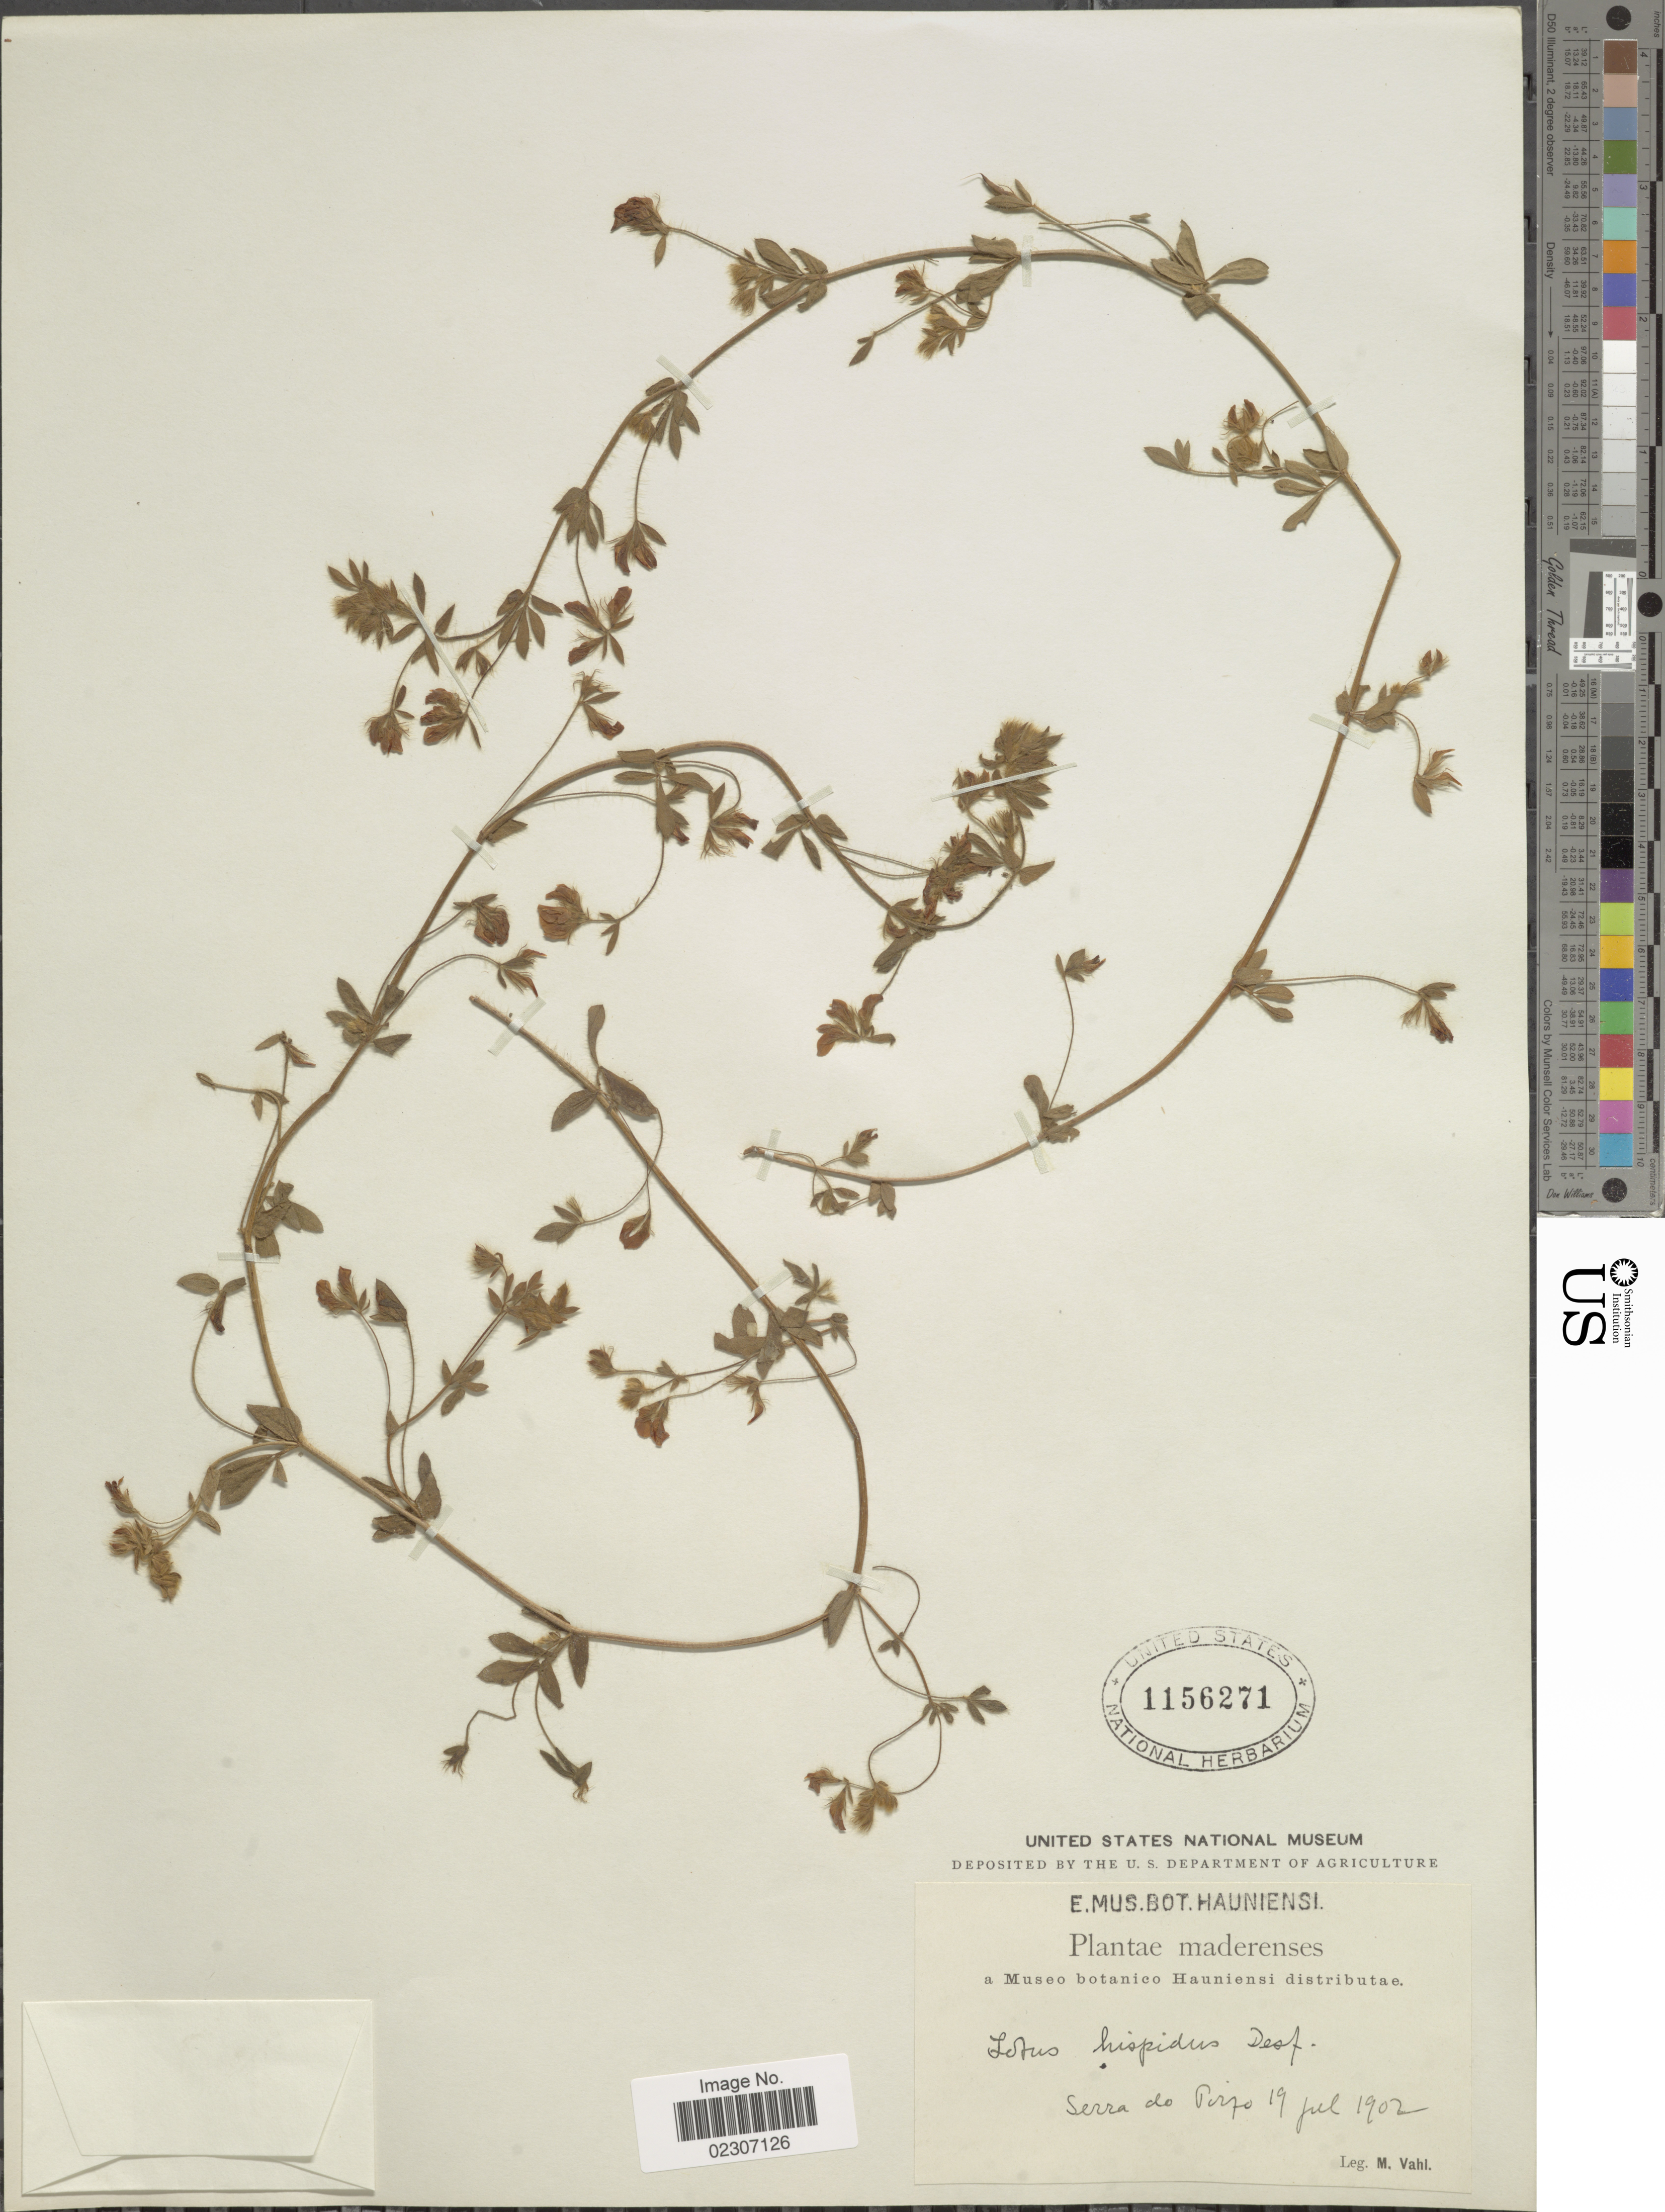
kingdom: Plantae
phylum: Tracheophyta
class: Magnoliopsida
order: Fabales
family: Fabaceae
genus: Lotus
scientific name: Lotus hispidus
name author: DC.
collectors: M. Vahl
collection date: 1902-07-19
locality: Maderenses. Serra do Pirzo.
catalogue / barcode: US 1156271